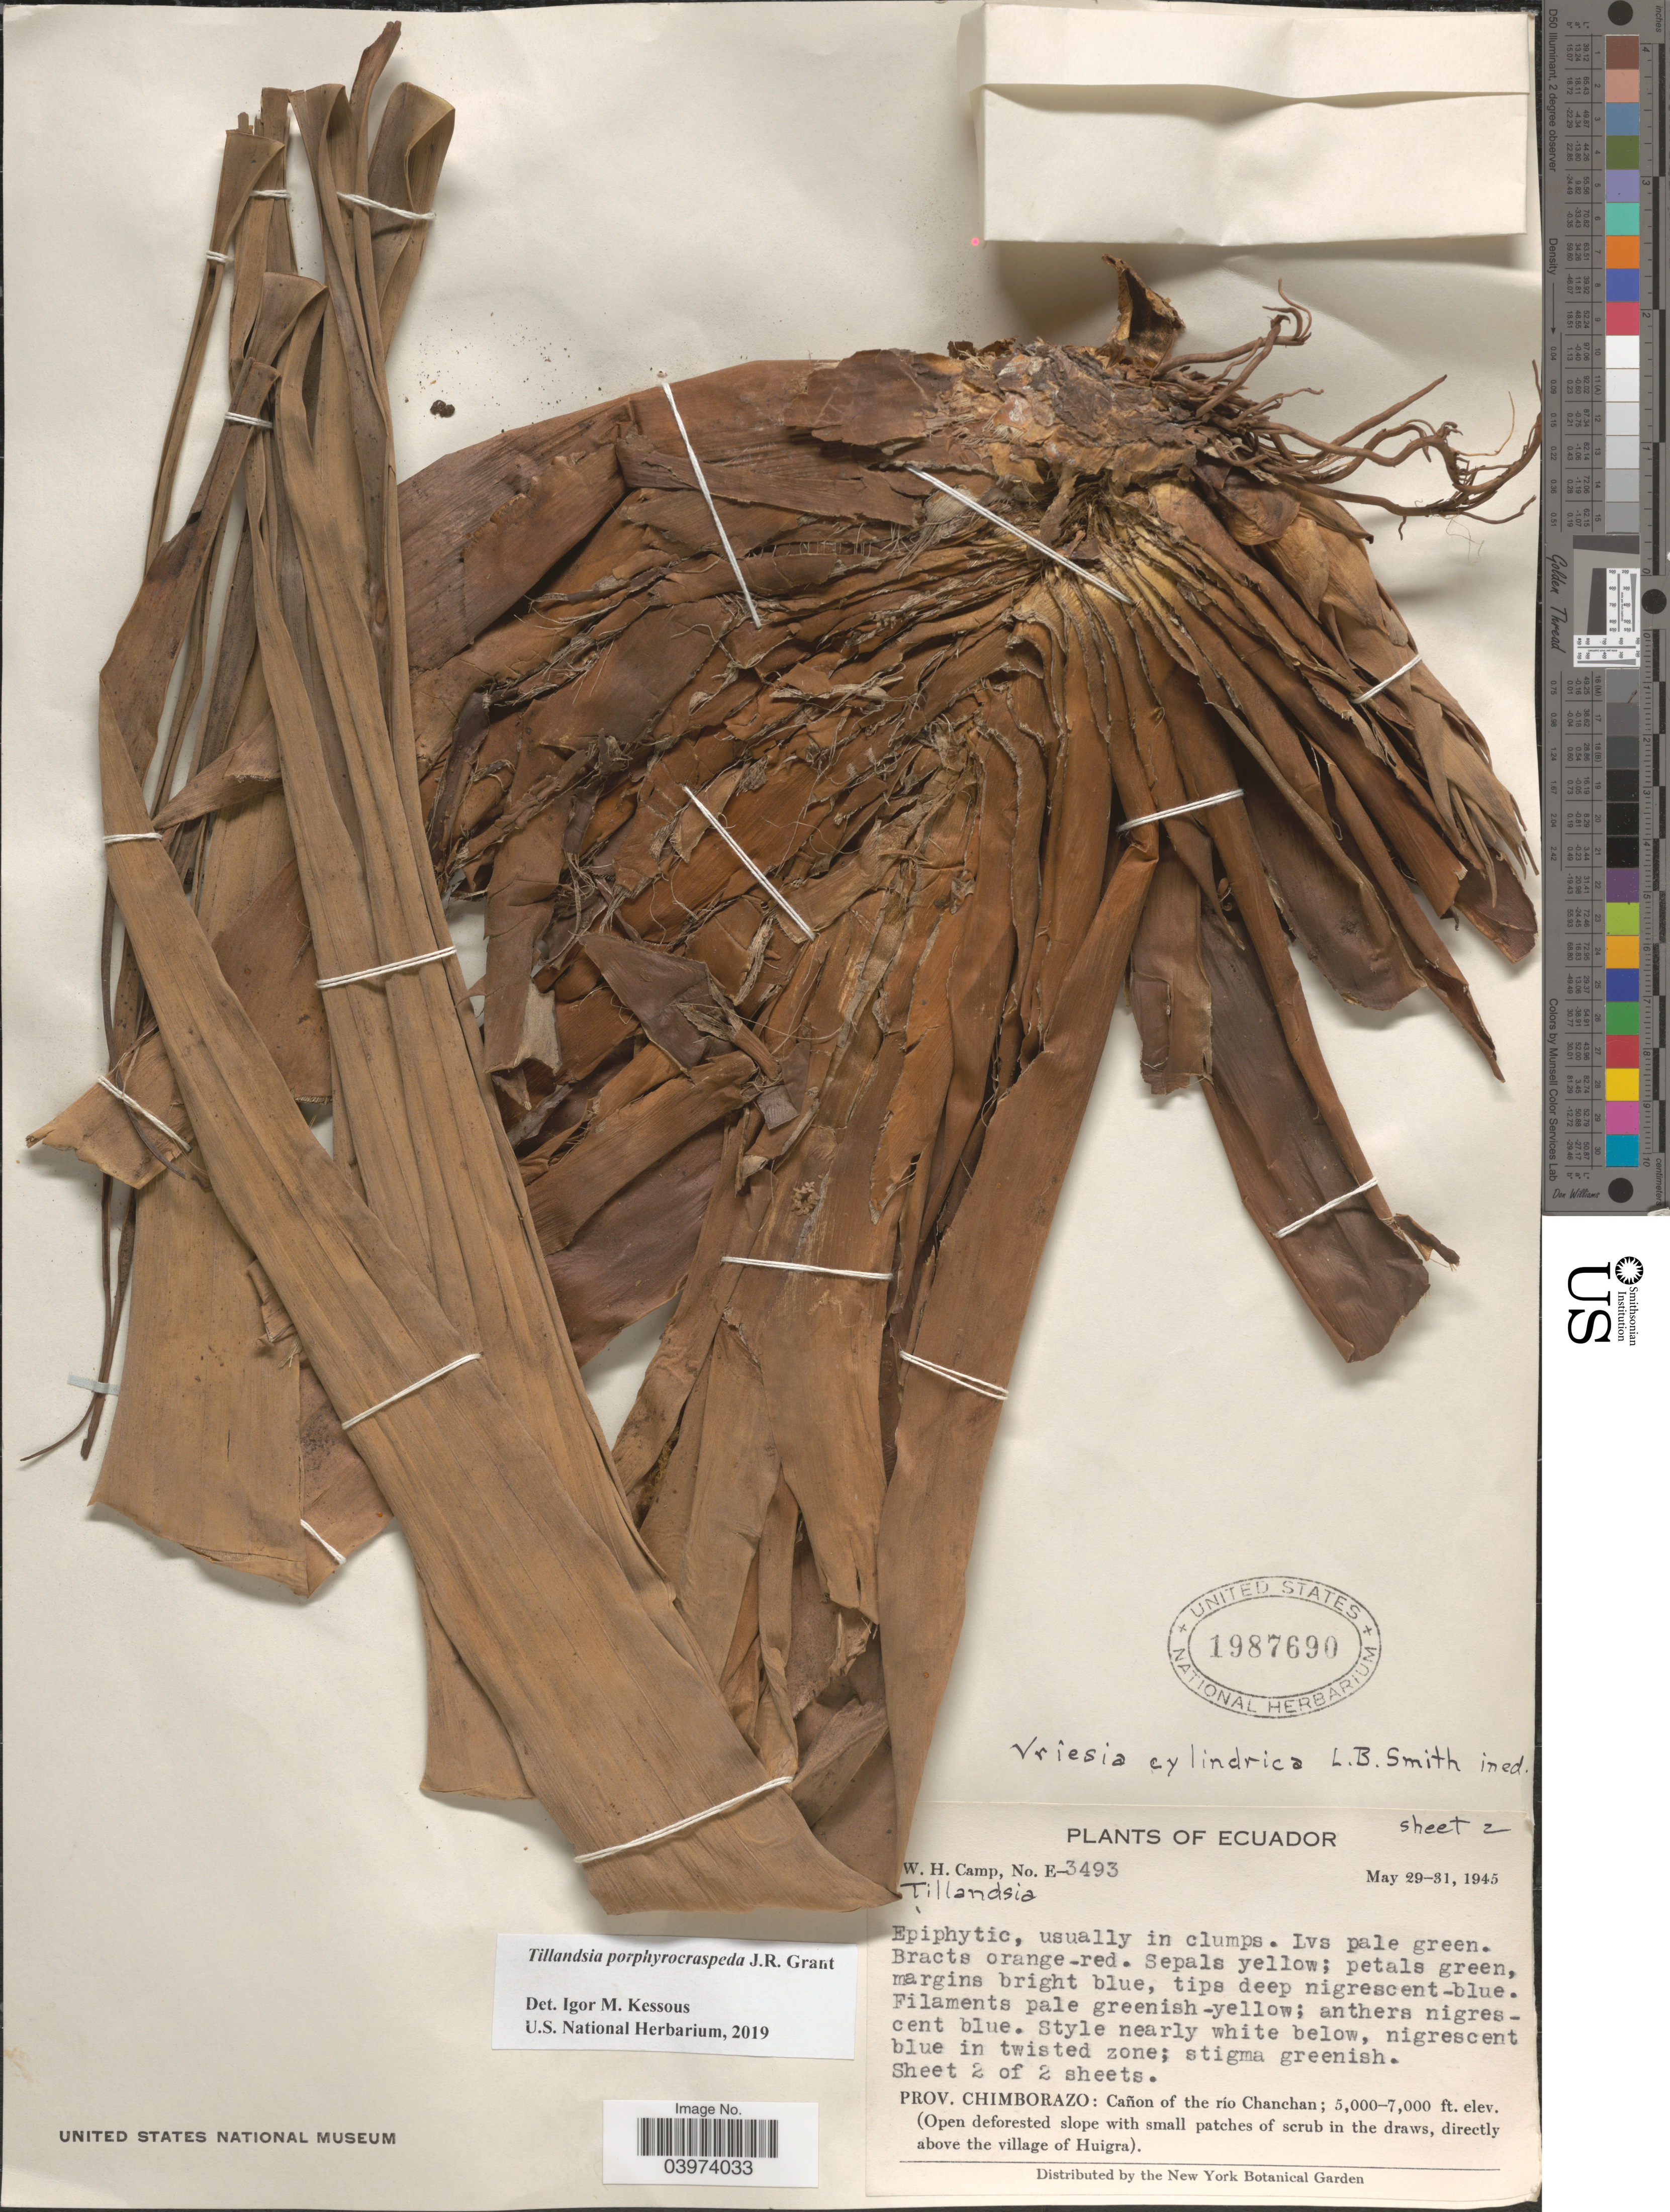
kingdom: Plantae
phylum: Tracheophyta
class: Liliopsida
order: Poales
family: Bromeliaceae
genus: Tillandsia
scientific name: Tillandsia porphyrocraspeda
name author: J.R. Grant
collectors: W. H. Camp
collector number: E-3493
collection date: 1945-05-29/1945-05-31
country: Ecuador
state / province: Chimborazo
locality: Cañon of the río Chanchan (Open deforested slope with small patches of scrub in the draws, directly above the village of Huigra).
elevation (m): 1524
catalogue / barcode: US 1987690